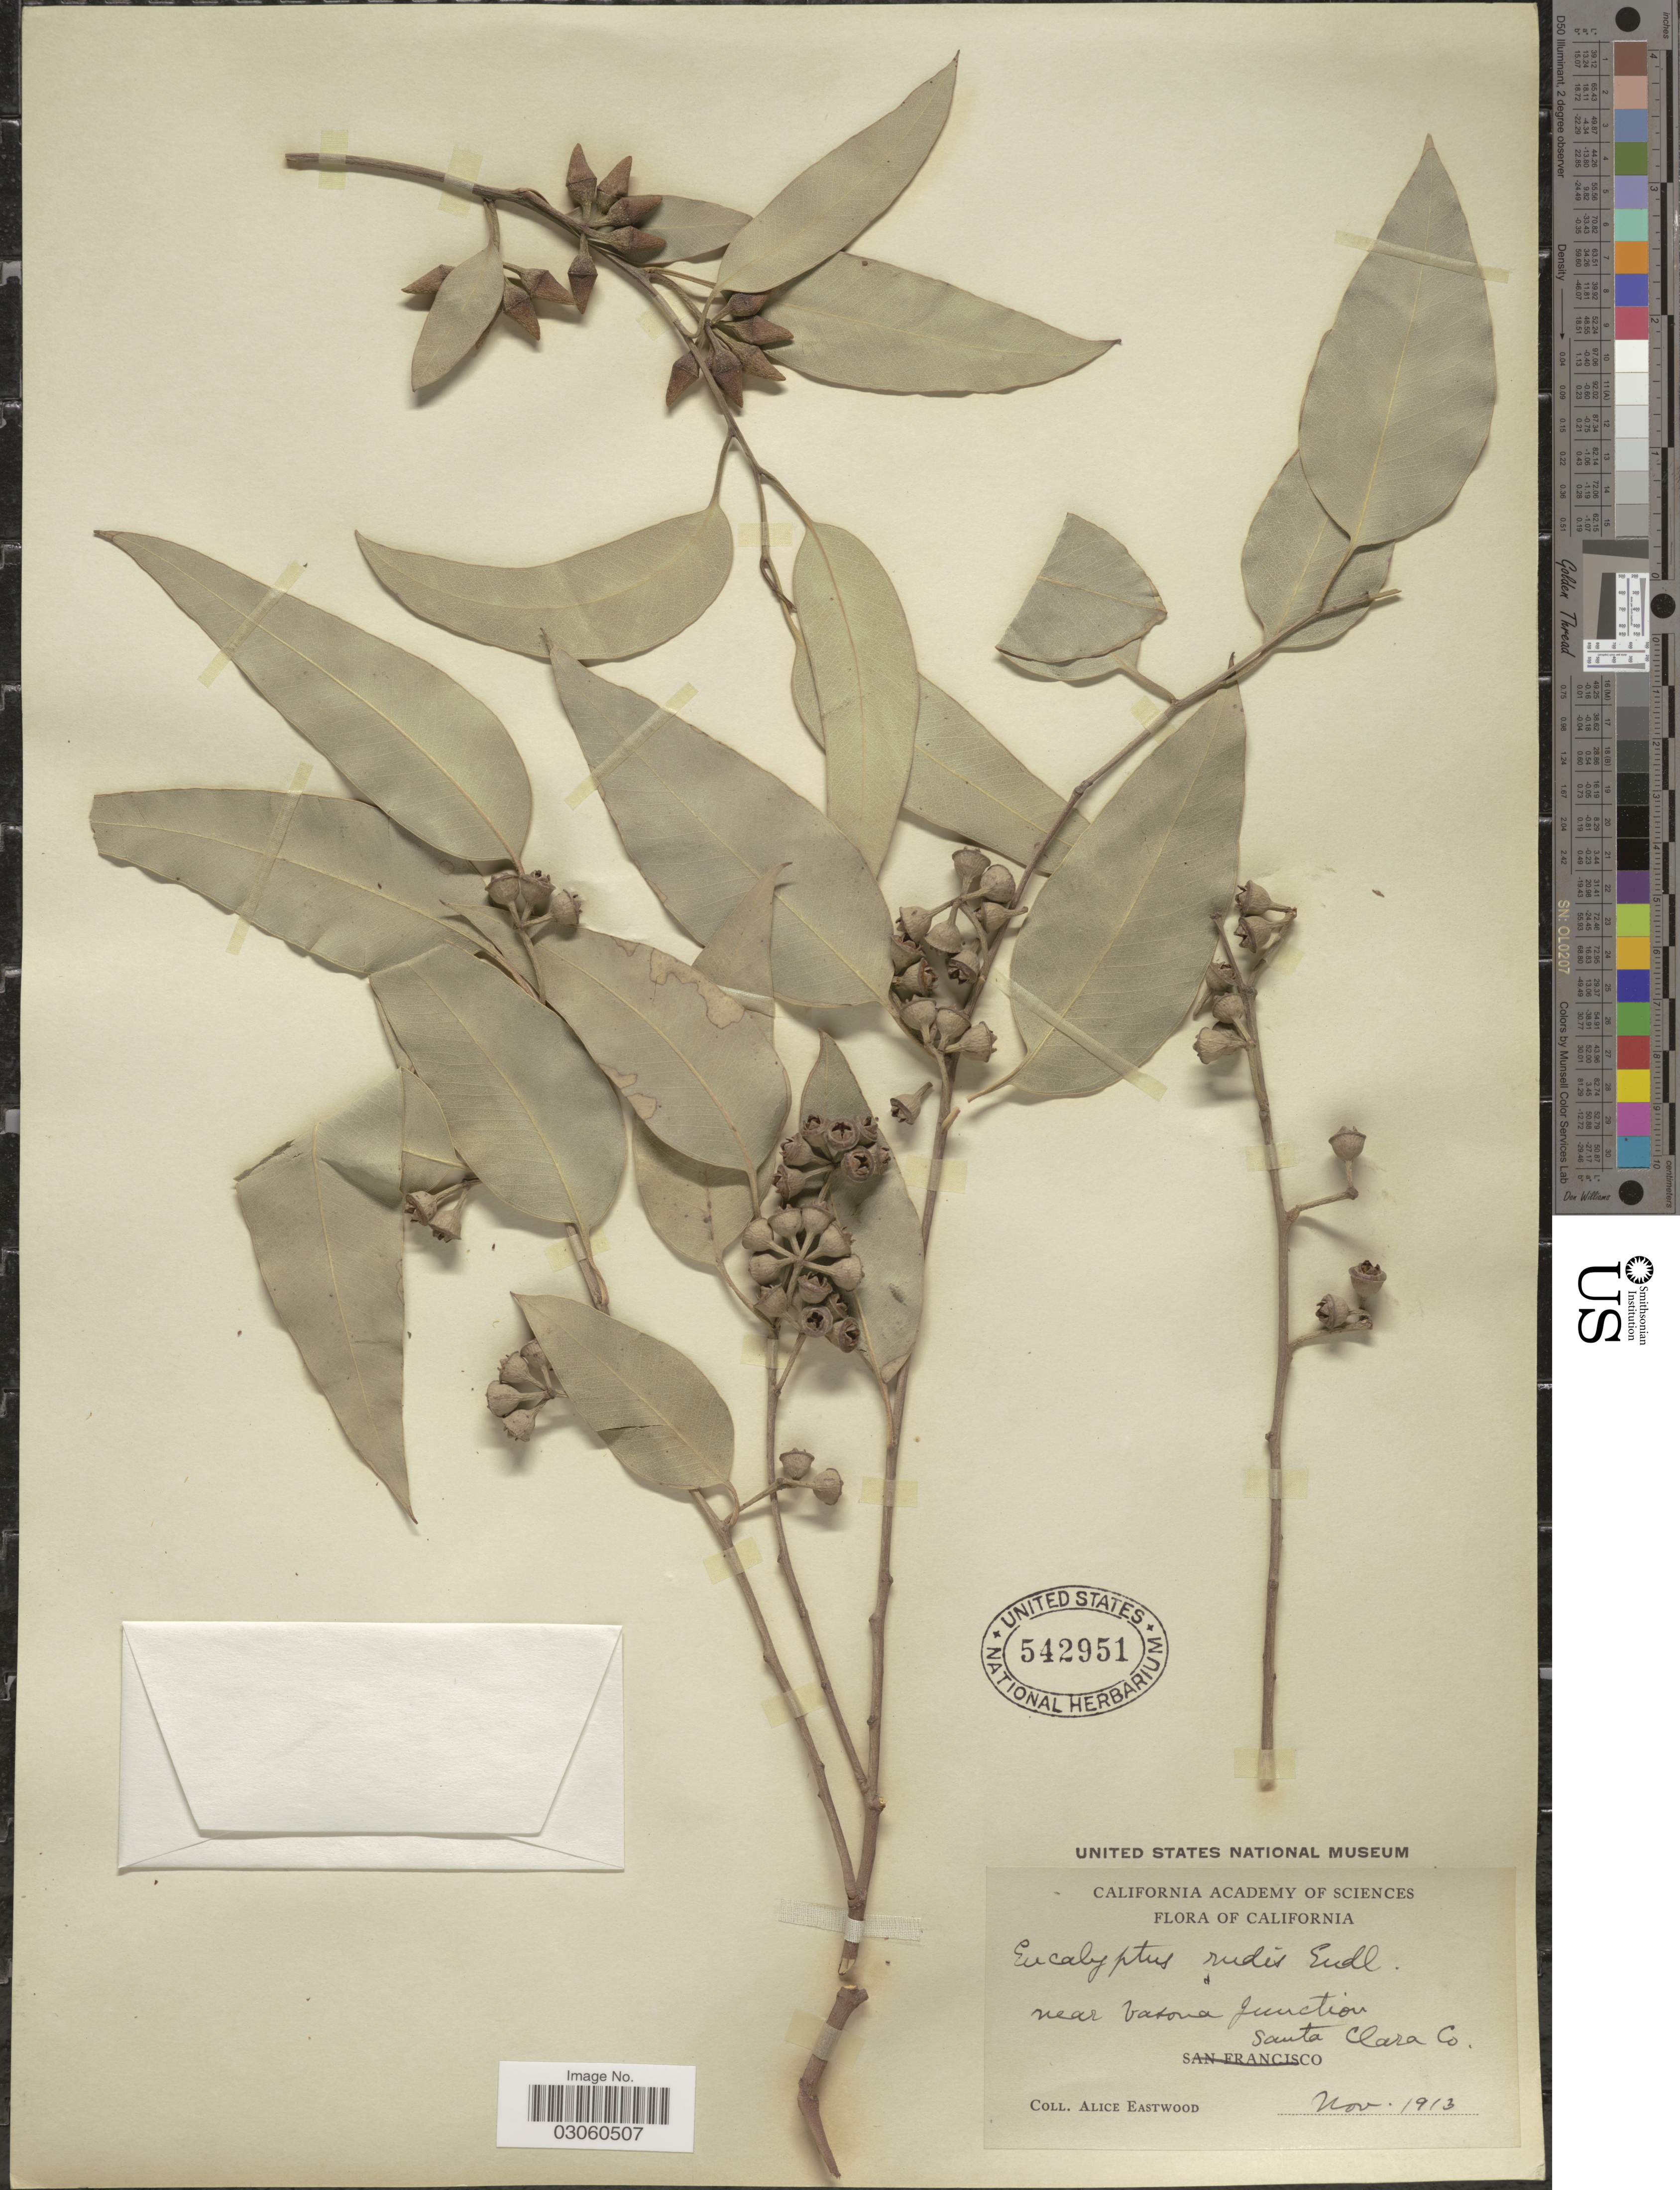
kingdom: Plantae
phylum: Tracheophyta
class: Magnoliopsida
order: Myrtales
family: Myrtaceae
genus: Eucalyptus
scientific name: Eucalyptus rudis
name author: Endl.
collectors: A. Eastwood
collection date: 1913-11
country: United States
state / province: California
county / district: Santa Clara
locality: Near taxona junction. Santa Clara Co.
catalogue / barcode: US 542951